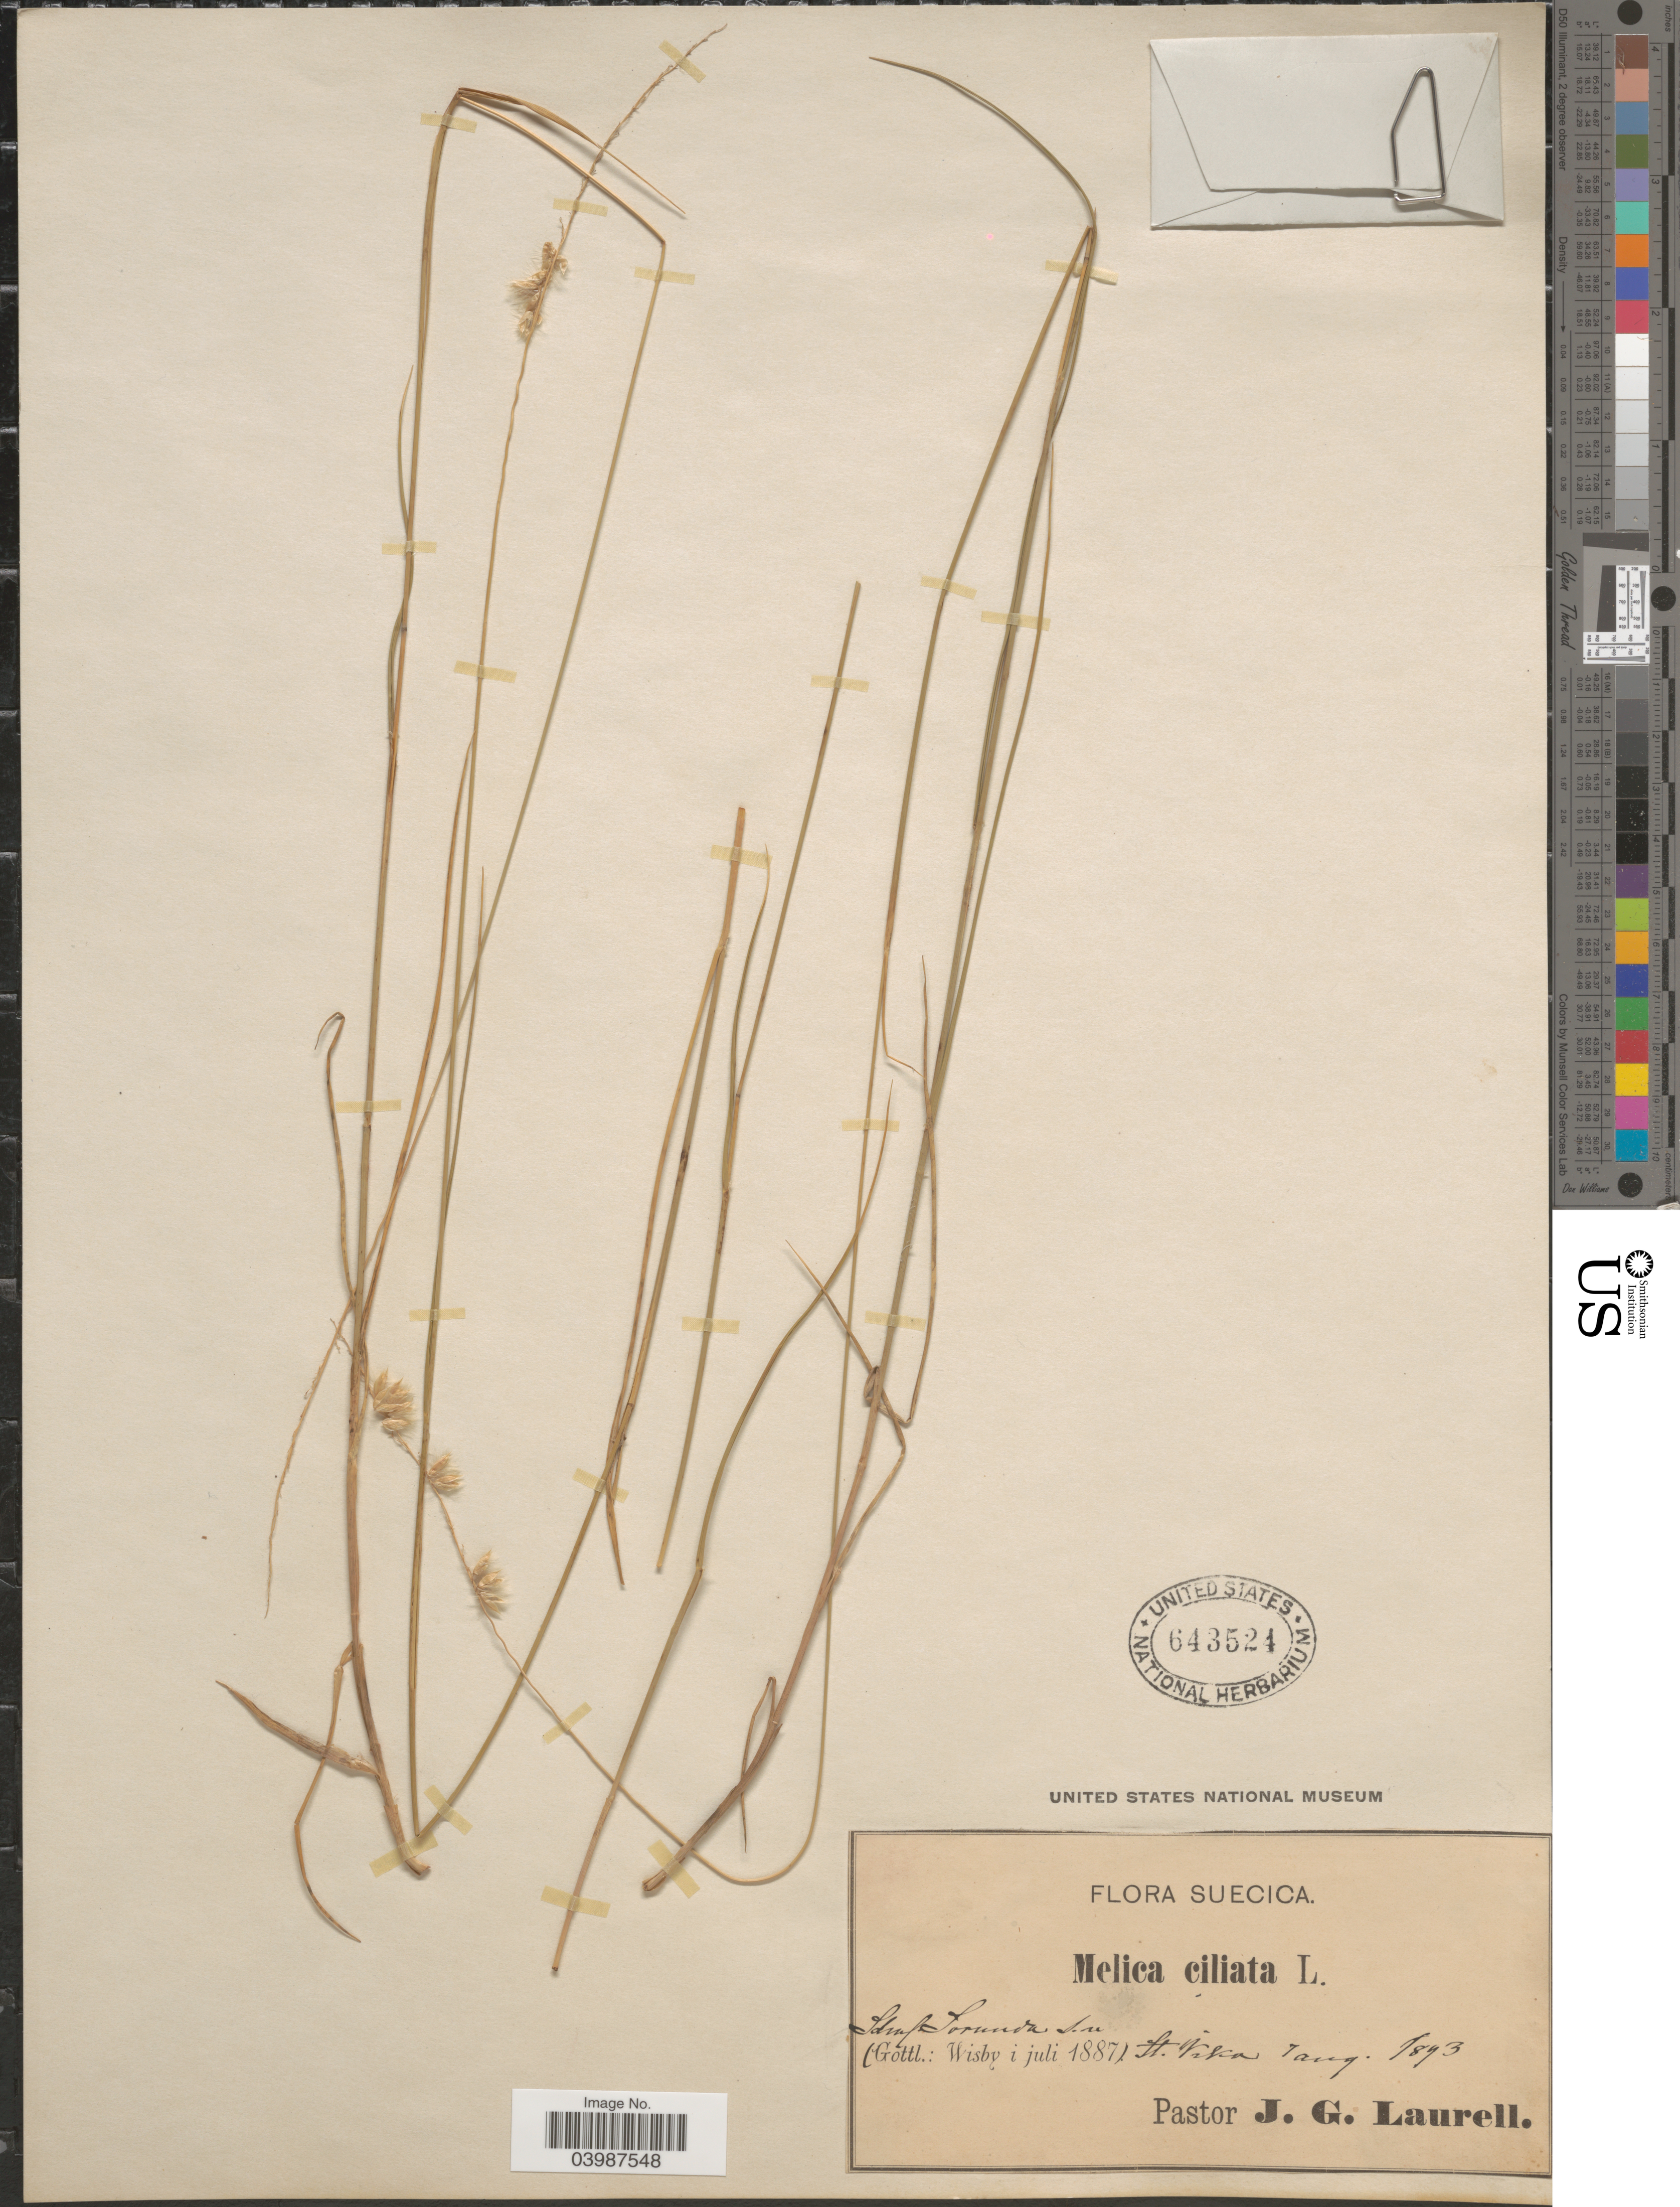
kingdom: Plantae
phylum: Tracheophyta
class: Liliopsida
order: Poales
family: Poaceae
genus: Melica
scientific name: Melica ciliata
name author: L.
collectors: J. Laurell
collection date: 1873-08-07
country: Sweden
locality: Suecica. [illegible text] Sorunda du. St. Vika.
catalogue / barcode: US 643524